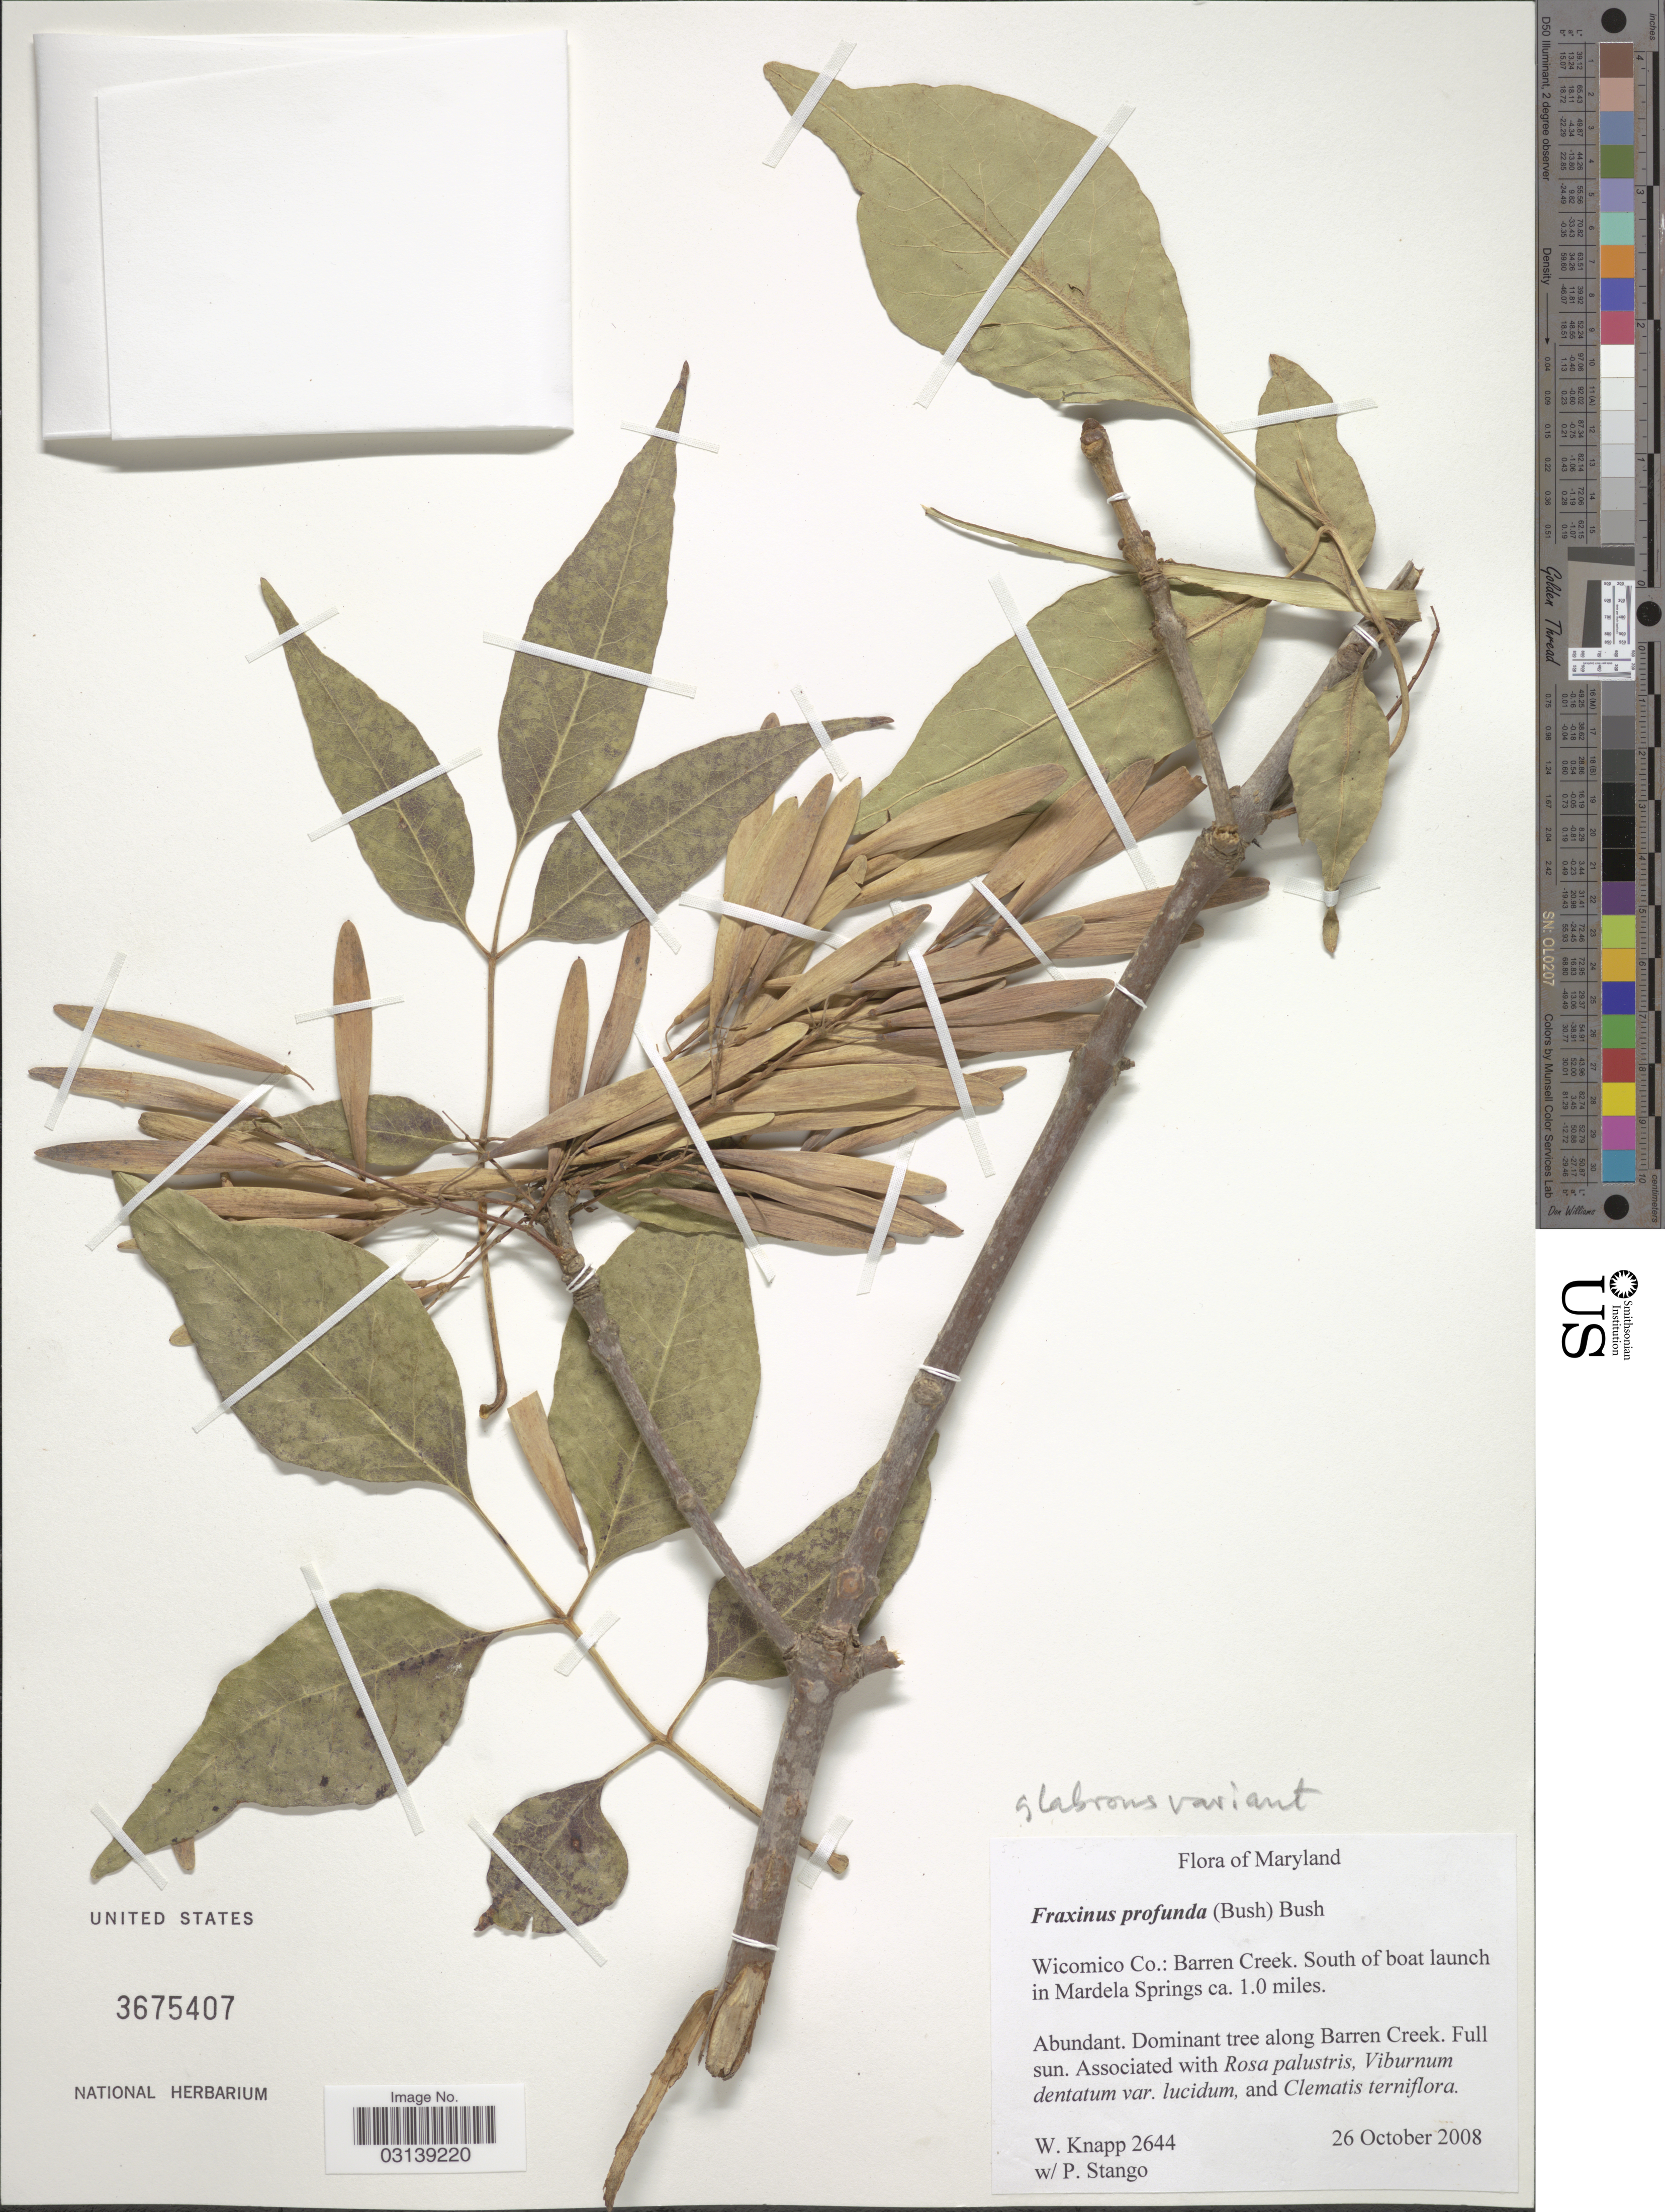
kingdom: Plantae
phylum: Tracheophyta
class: Magnoliopsida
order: Lamiales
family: Oleaceae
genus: Fraxinus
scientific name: Fraxinus profunda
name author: (Bush) Bush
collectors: W. Knapp & P. Stango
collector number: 2644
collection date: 2008-10-26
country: United States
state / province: Maryland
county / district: Wicomico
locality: Wicomico Co.: Barren Creek. South of boat launch in Mardela Springs ca. 1.0 miles.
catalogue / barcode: US 3675407